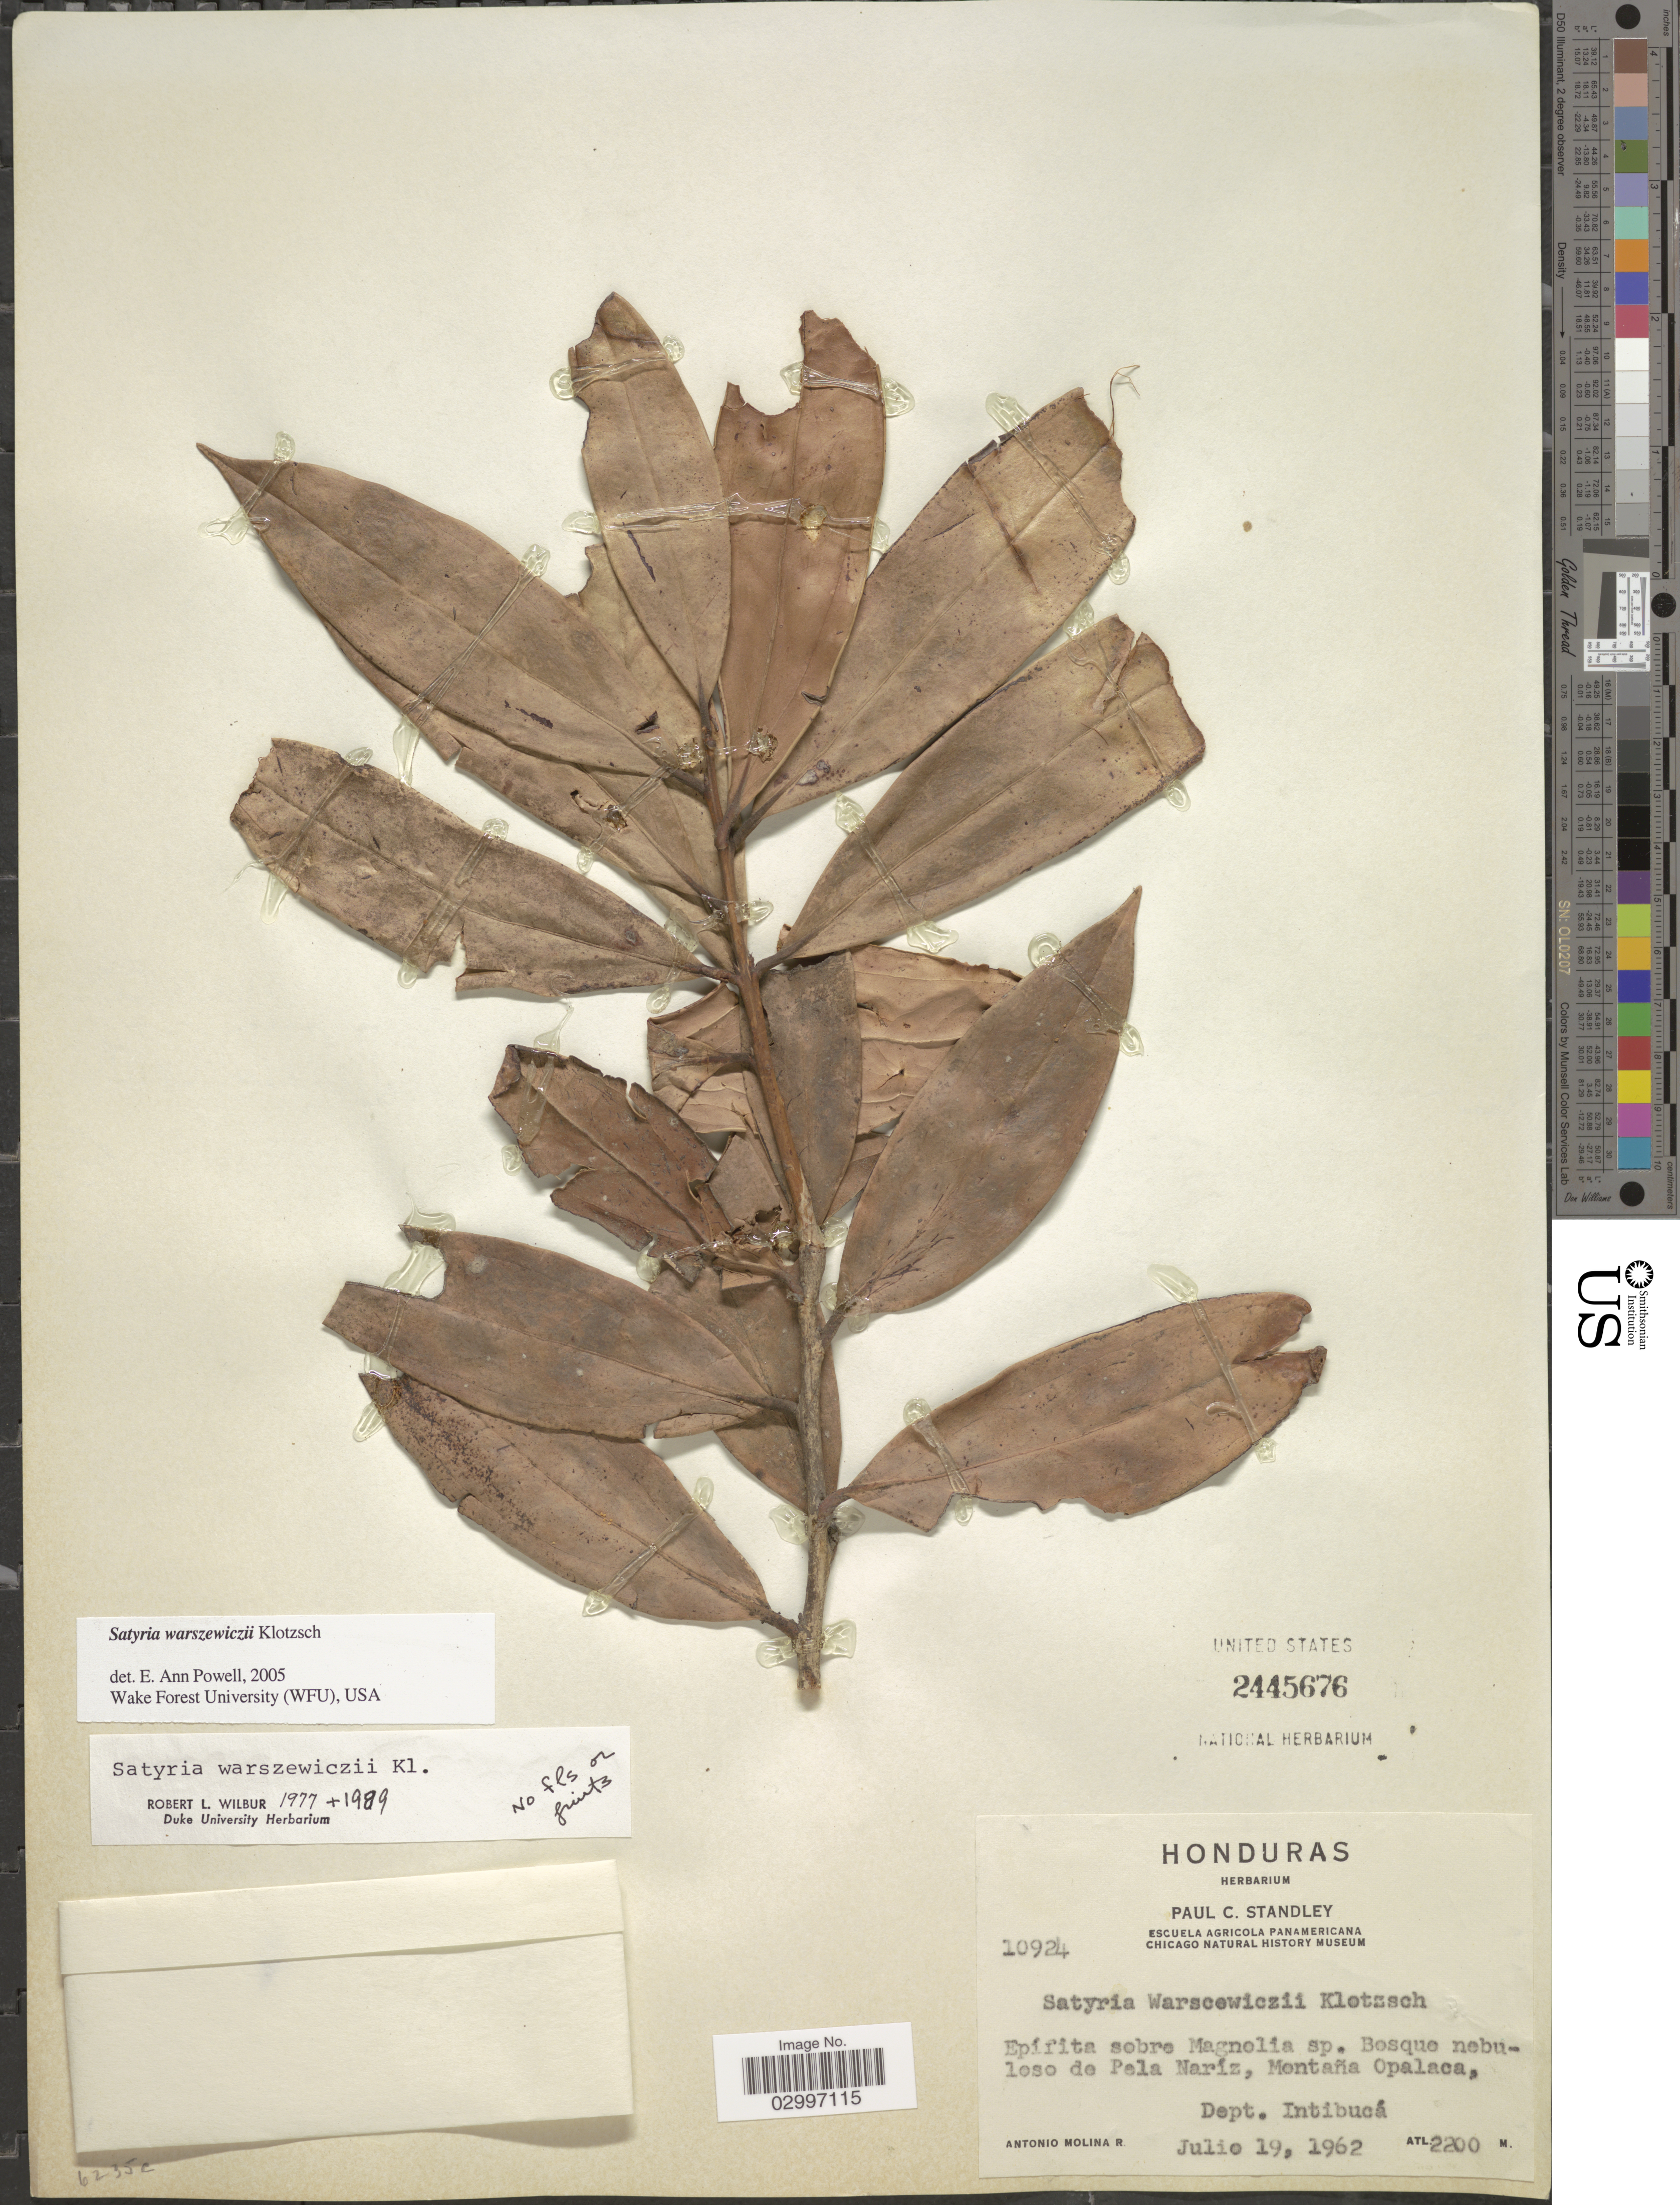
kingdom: Plantae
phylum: Tracheophyta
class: Magnoliopsida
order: Ericales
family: Ericaceae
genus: Satyria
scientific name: Satyria warszewiczii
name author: Klotzsch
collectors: A. Molina R.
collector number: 10924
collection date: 1962-07-19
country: Honduras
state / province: Intibuca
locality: Bosque nebuloso de Pela Naríz, Montaña Opalaca, Dept. Intibucá.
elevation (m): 2200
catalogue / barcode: US 2445676